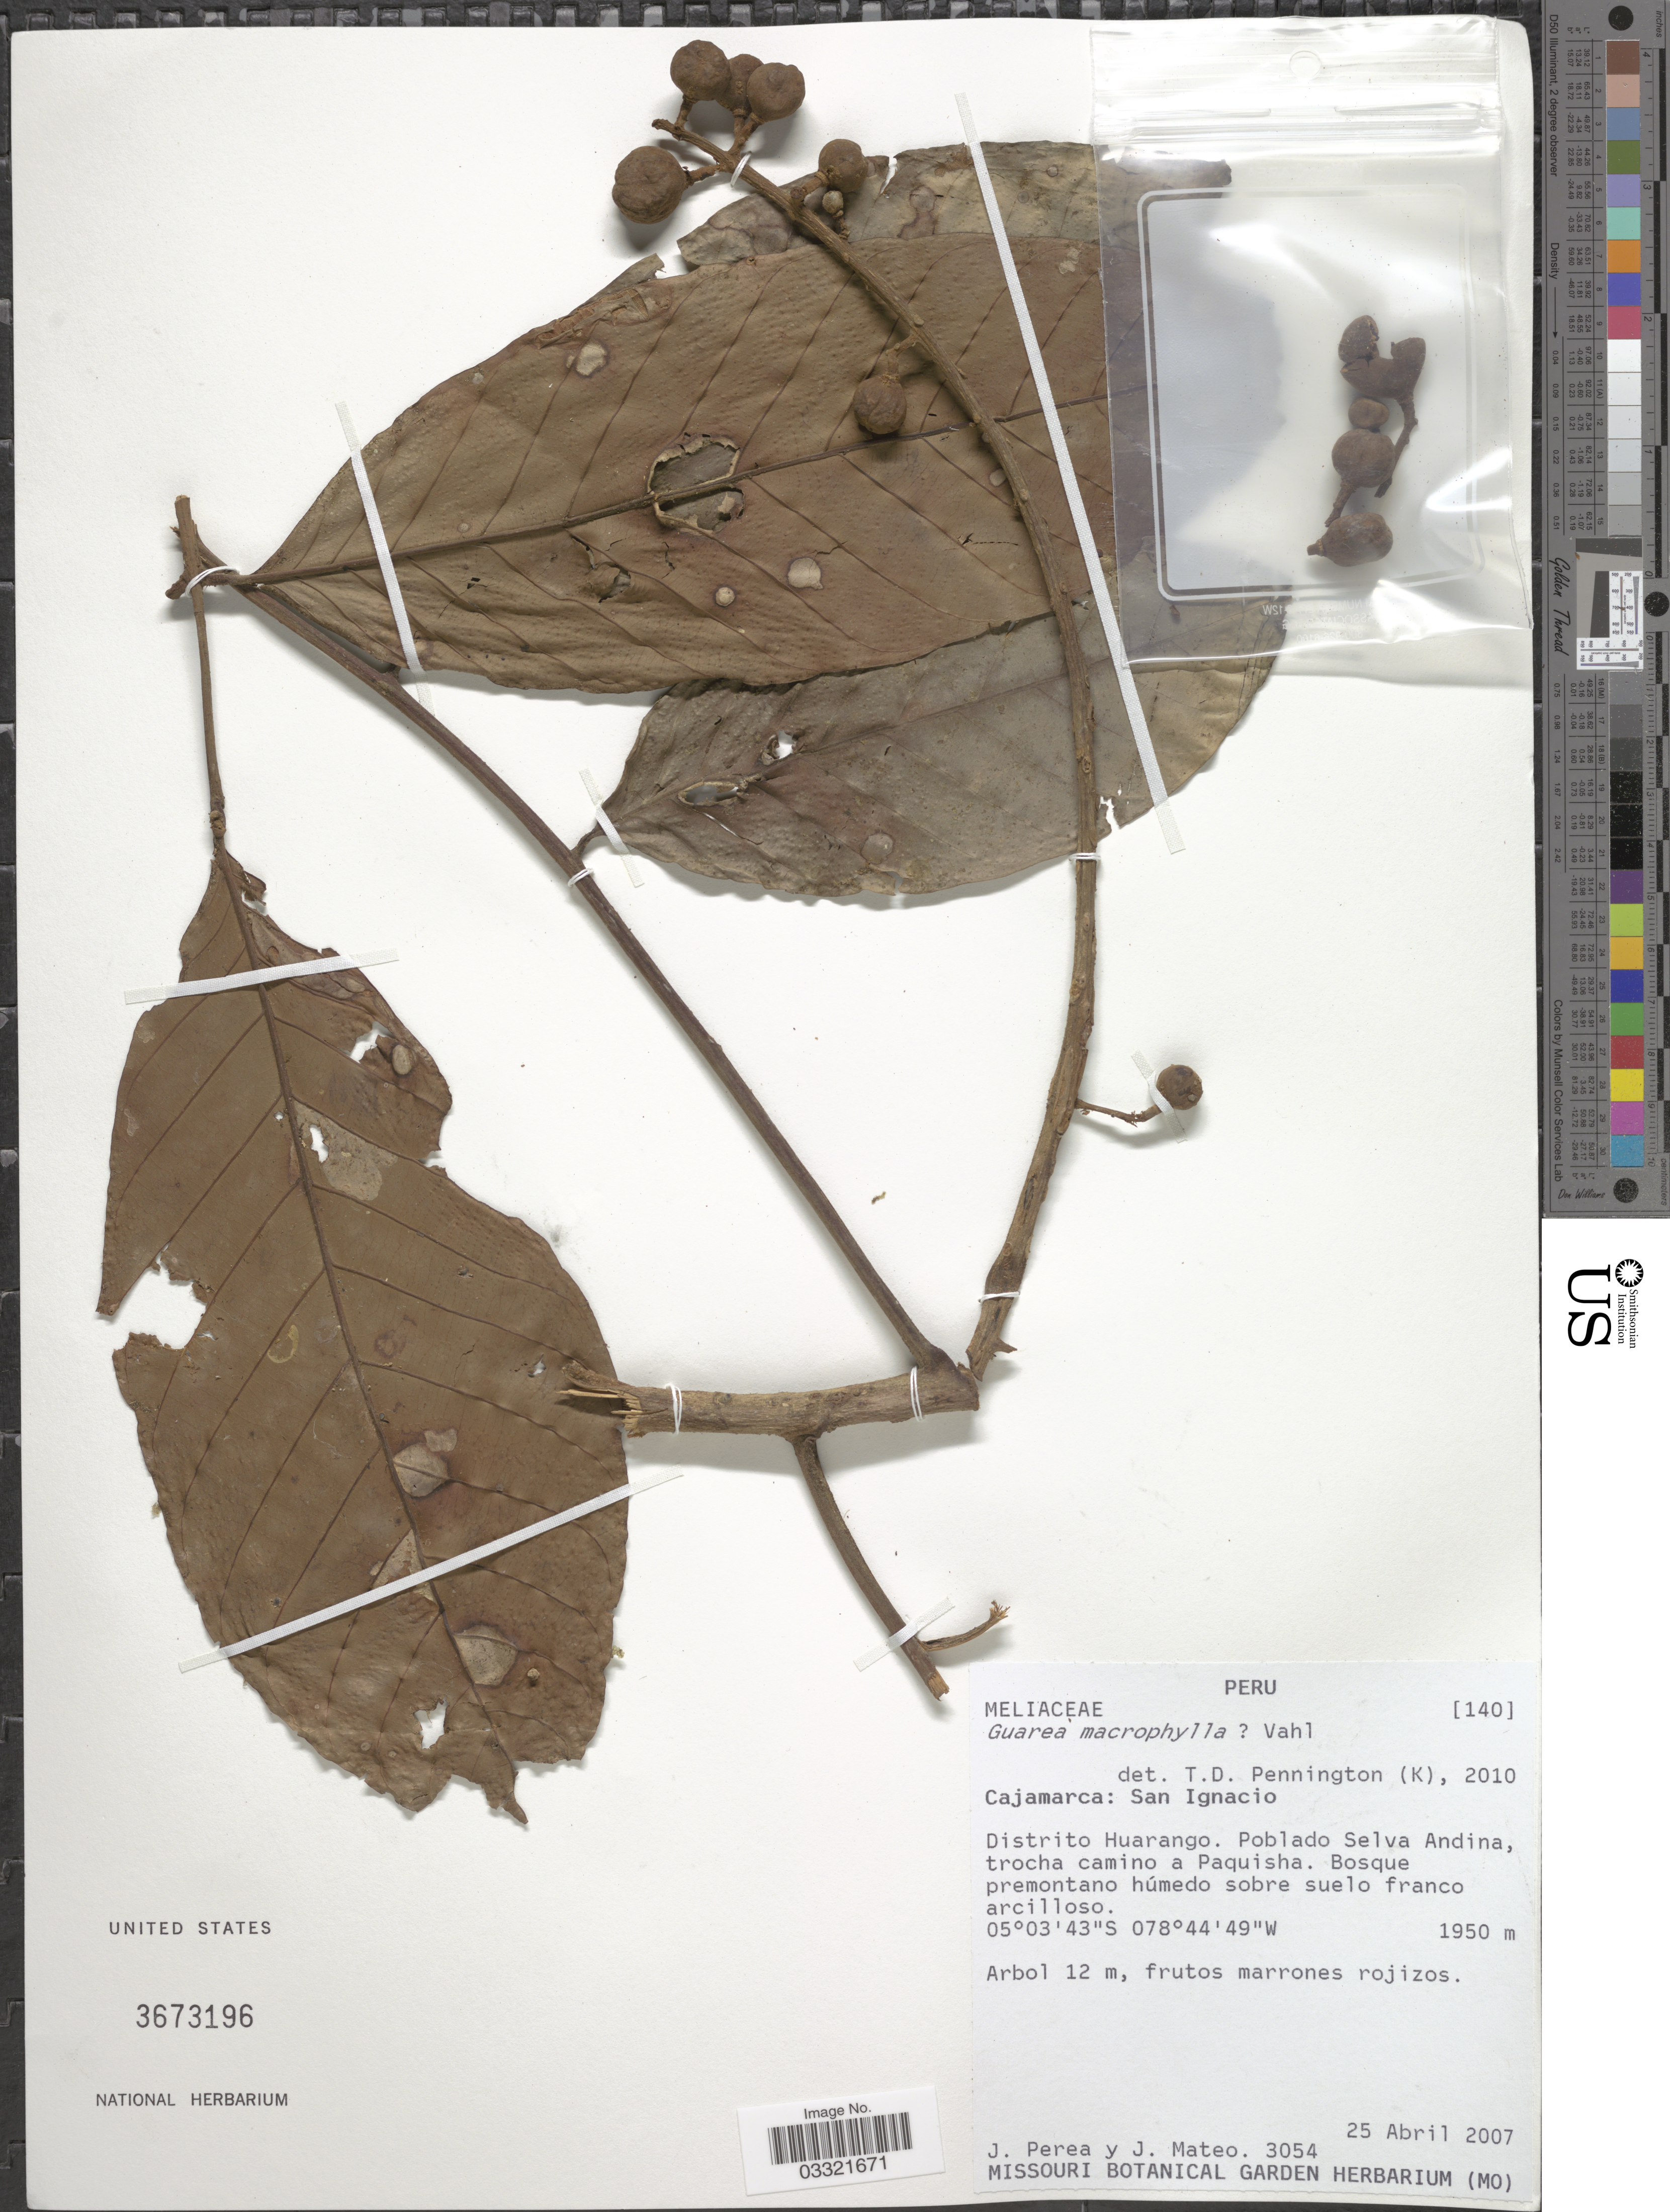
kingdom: Plantae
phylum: Tracheophyta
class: Magnoliopsida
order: Sapindales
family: Meliaceae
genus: Guarea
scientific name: Guarea macrophylla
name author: Vahl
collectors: J. Perea & J. Mateo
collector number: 3054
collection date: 2007-04-25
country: Peru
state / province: Cajamarca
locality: San Ignacio. Distrito Huarango. Poblado Selva Andina, trocha camino a Paquisha.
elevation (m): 1950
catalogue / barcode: US 3673196